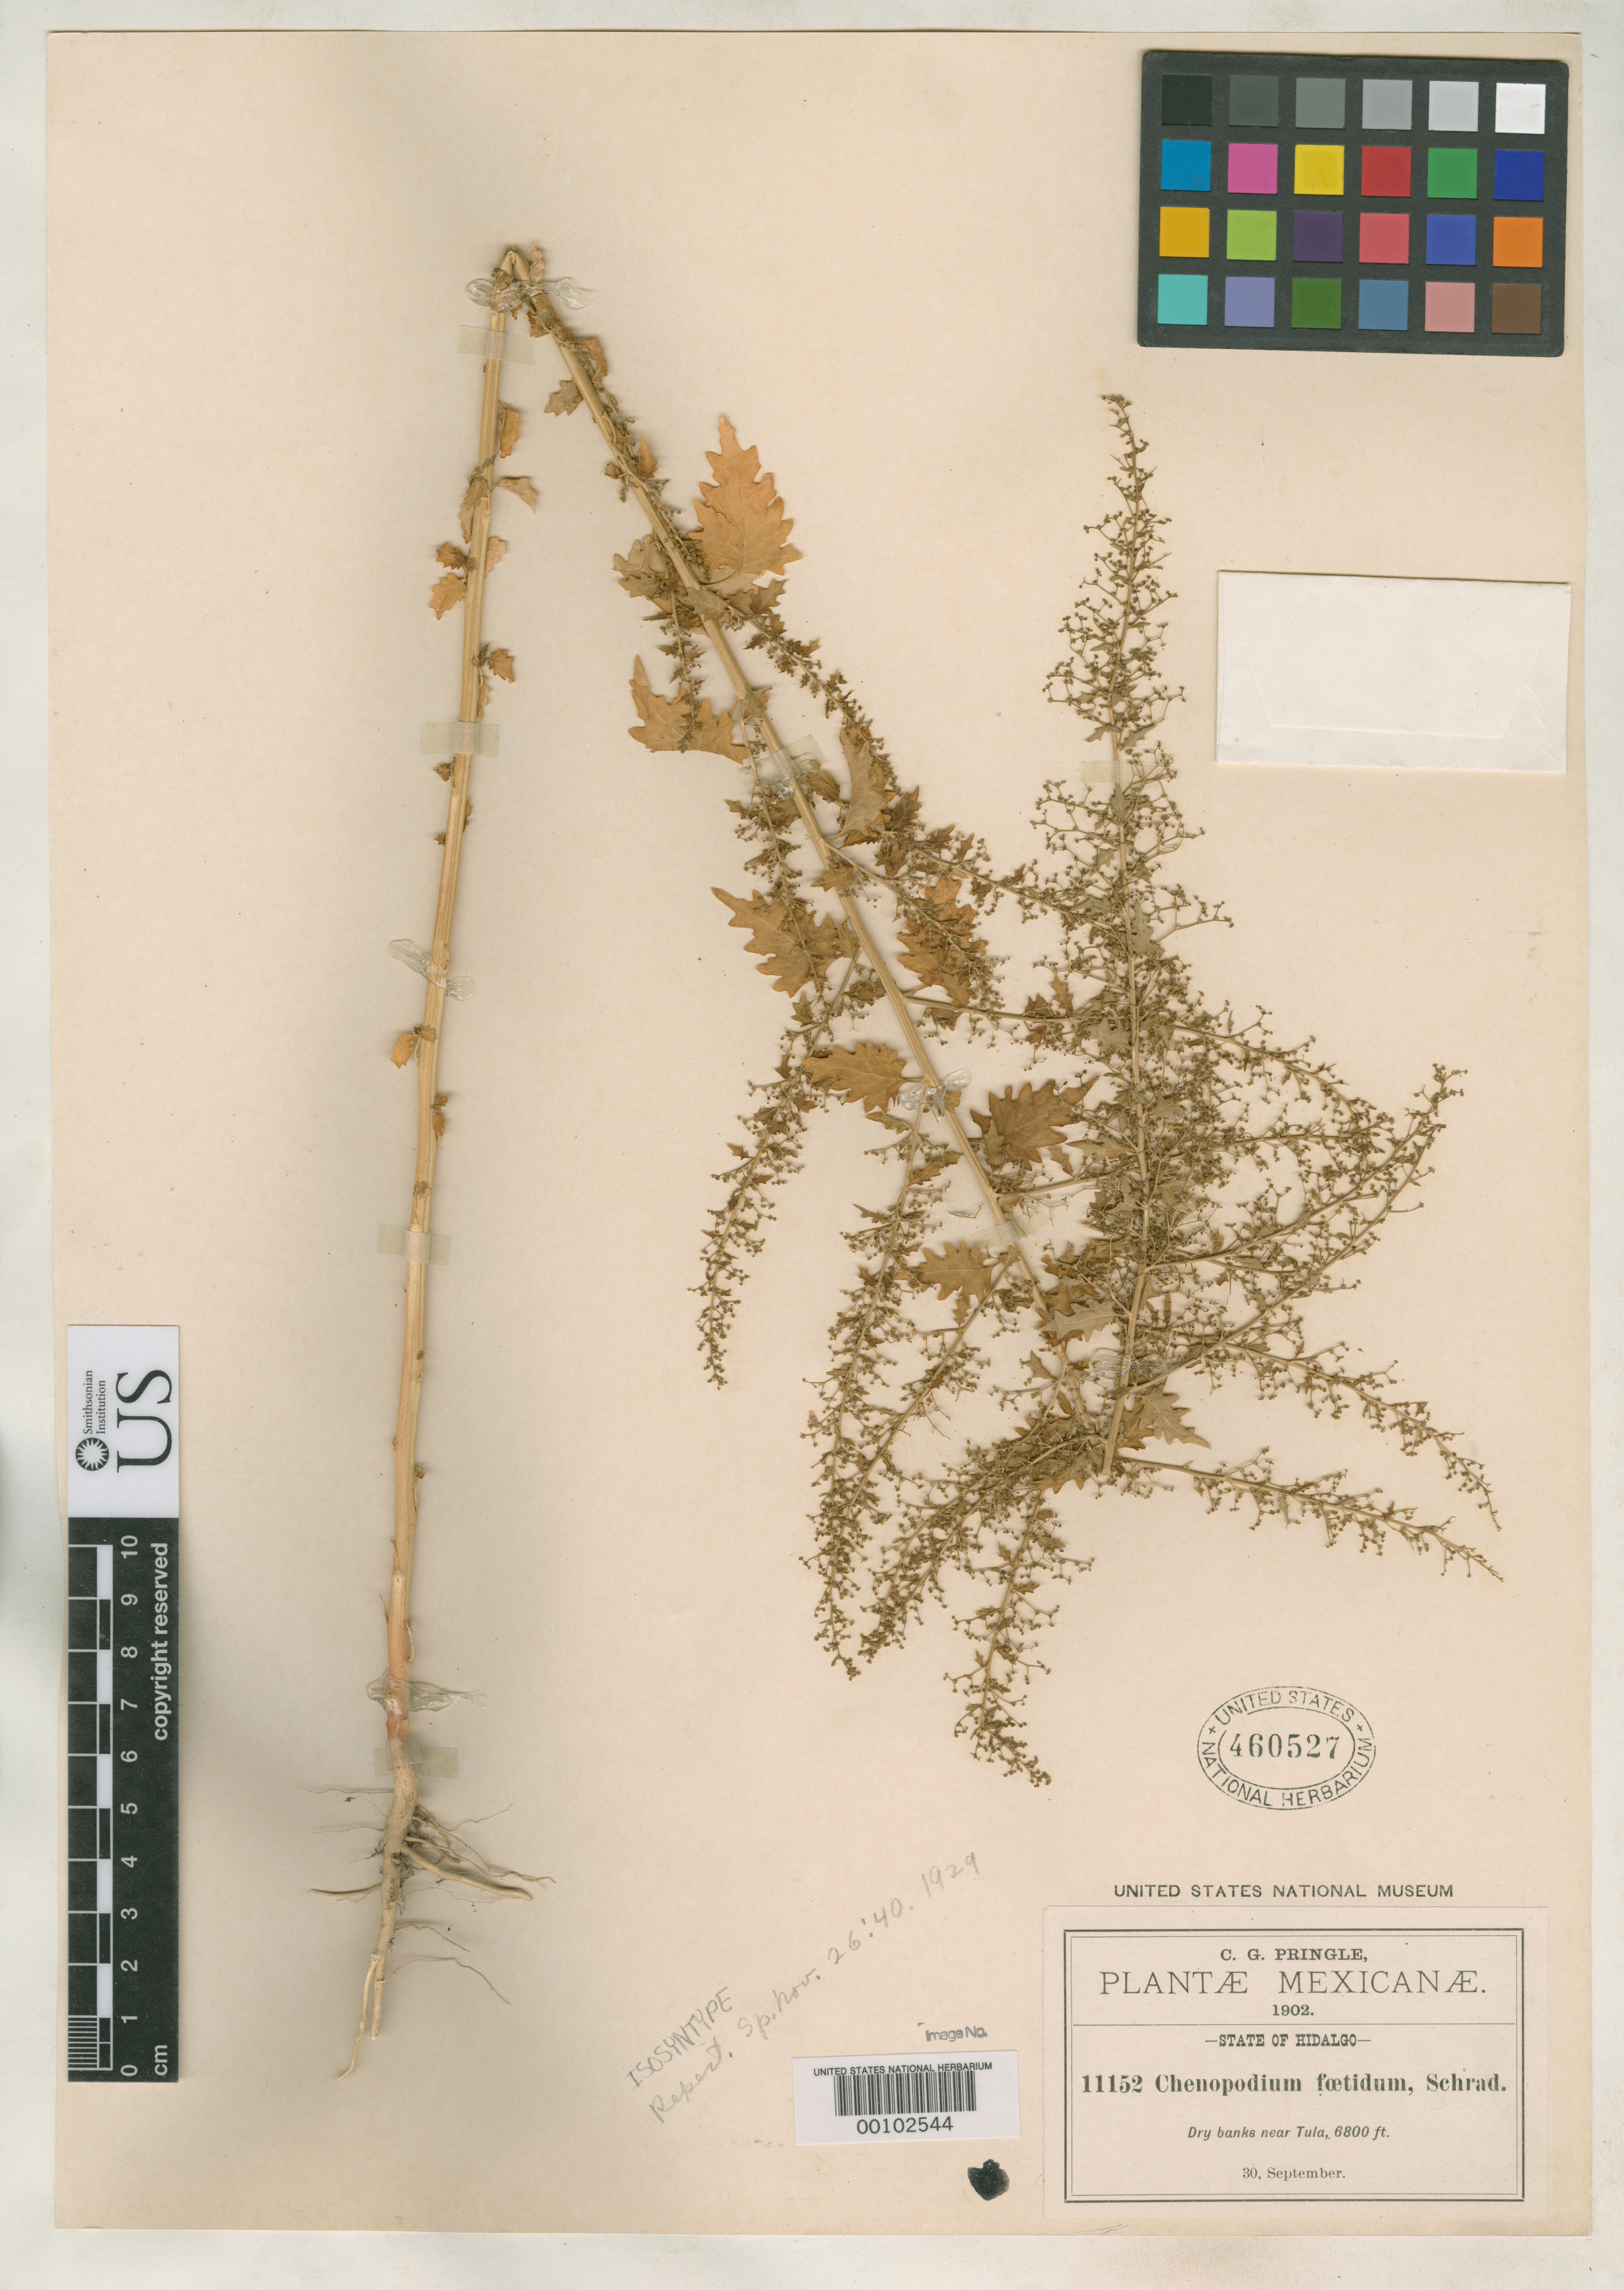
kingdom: Plantae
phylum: Tracheophyta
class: Magnoliopsida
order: Caryophyllales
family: Amaranthaceae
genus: Chenopodium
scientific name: Chenopodium incisum var. mexicanum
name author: Aellen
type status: Isosyntype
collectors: C. G. Pringle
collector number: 11152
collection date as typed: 30 Sep 1902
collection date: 1902-09-30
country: Mexico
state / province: Hidalgo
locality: Near Tula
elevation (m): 2073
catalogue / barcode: US 460527